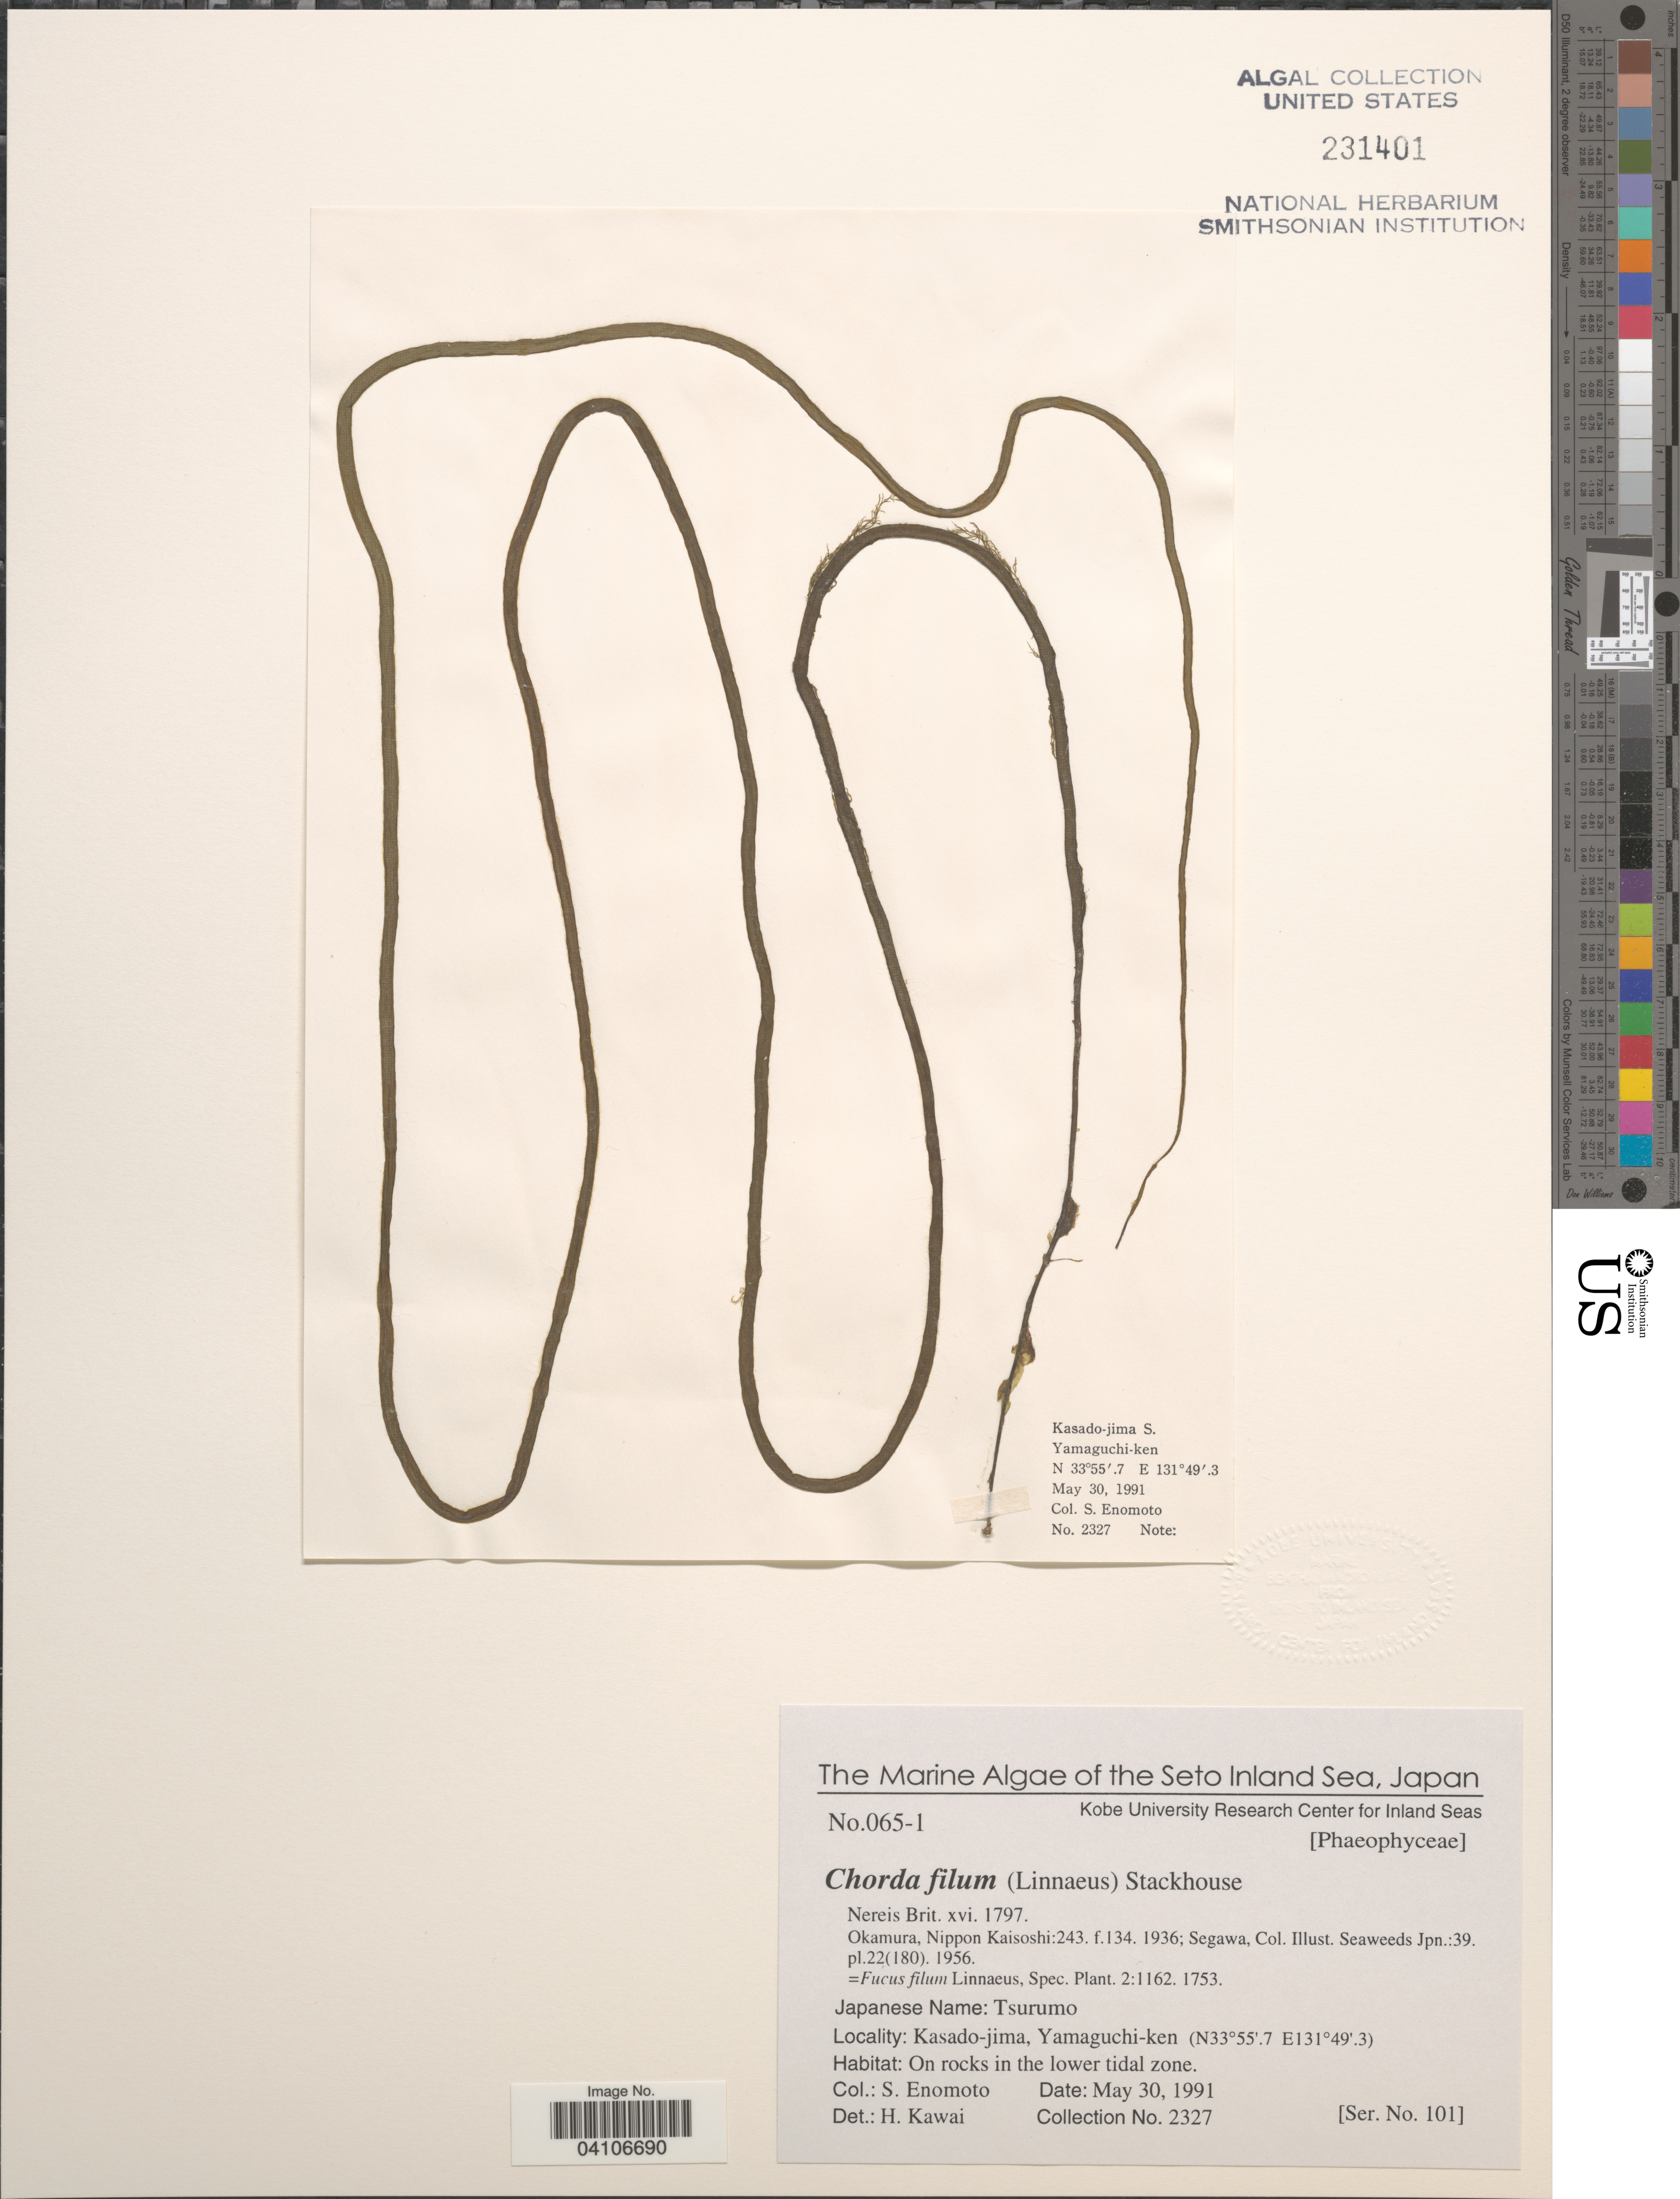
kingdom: Chromista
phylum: Ochrophyta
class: Phaeophyceae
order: Laminariales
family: Chordaceae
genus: Chorda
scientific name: Chorda filum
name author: (L.) Stackh.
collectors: S. Enomoto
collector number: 2327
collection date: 1991-05-30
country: Japan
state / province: Yamaguti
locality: Kasado-jima, Yamaguchi-ken.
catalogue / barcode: US 231401